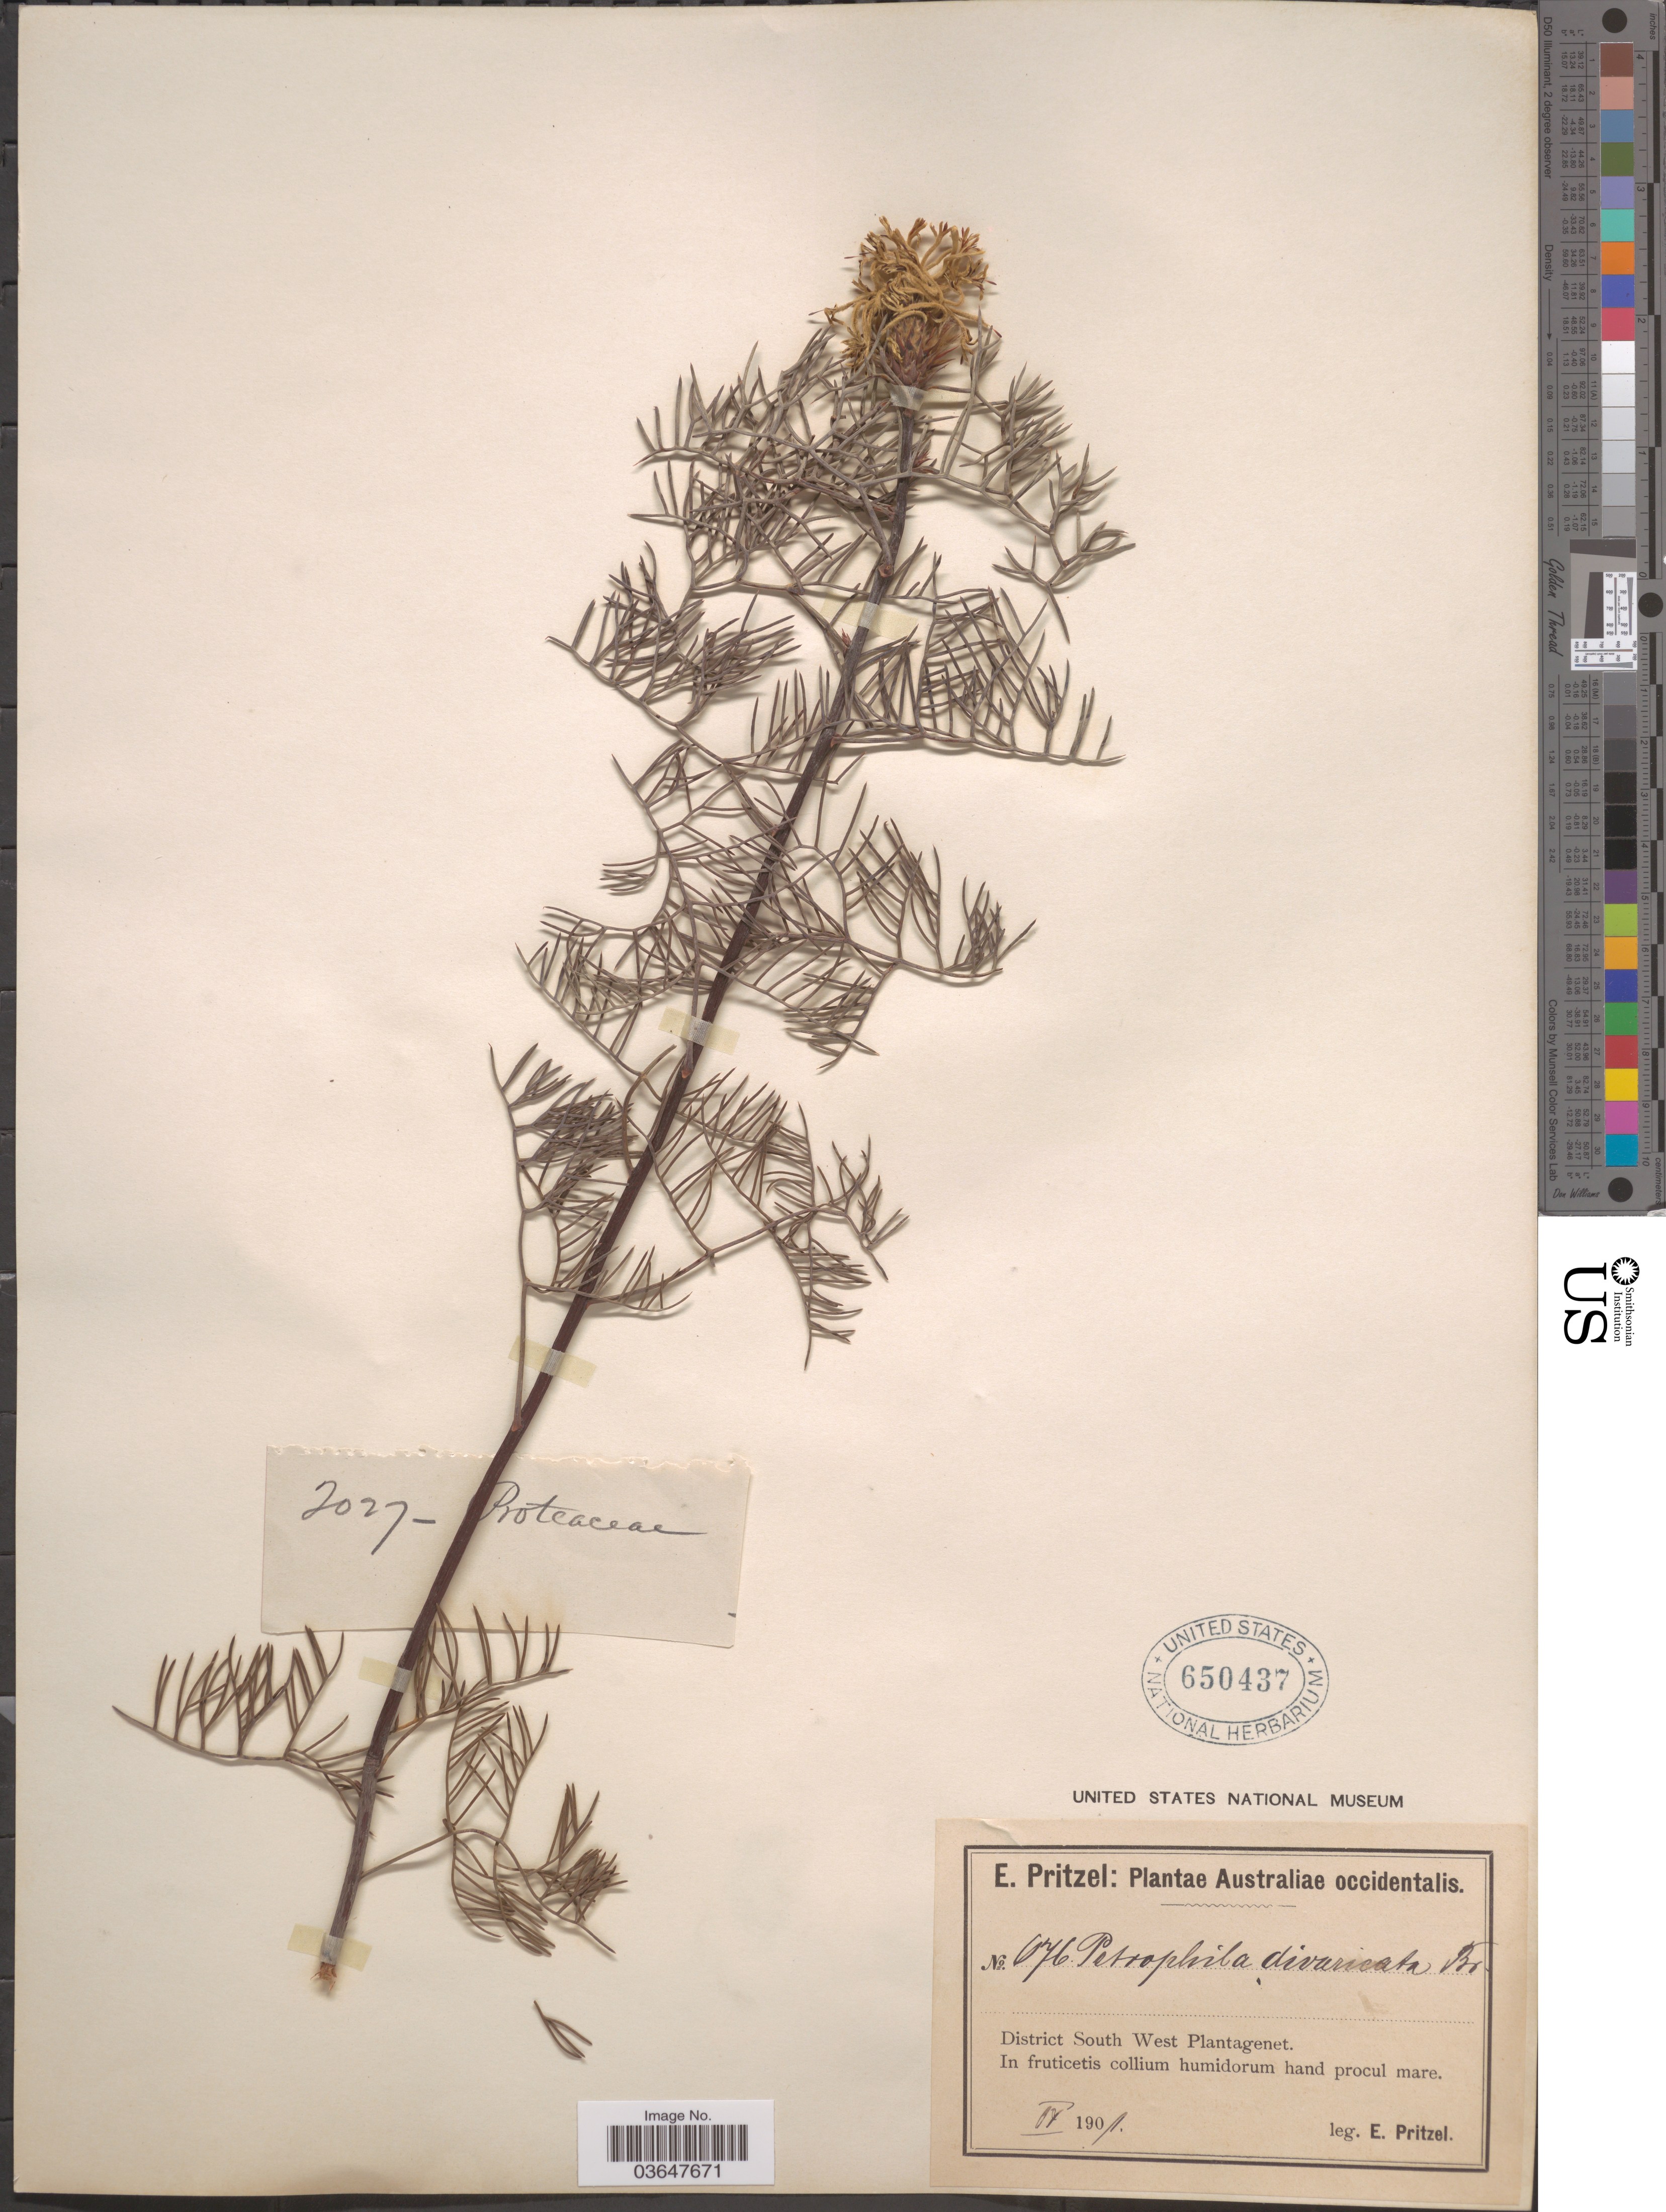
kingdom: Plantae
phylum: Tracheophyta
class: Magnoliopsida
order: Proteales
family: Proteaceae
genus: Petrophile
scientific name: Petrophile divaricata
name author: R. Br.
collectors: E. G. Pritzel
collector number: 676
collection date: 1901-09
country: Australia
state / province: Western Australia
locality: Australiae occidentalis. District South West Plantagenet.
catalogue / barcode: US 650437